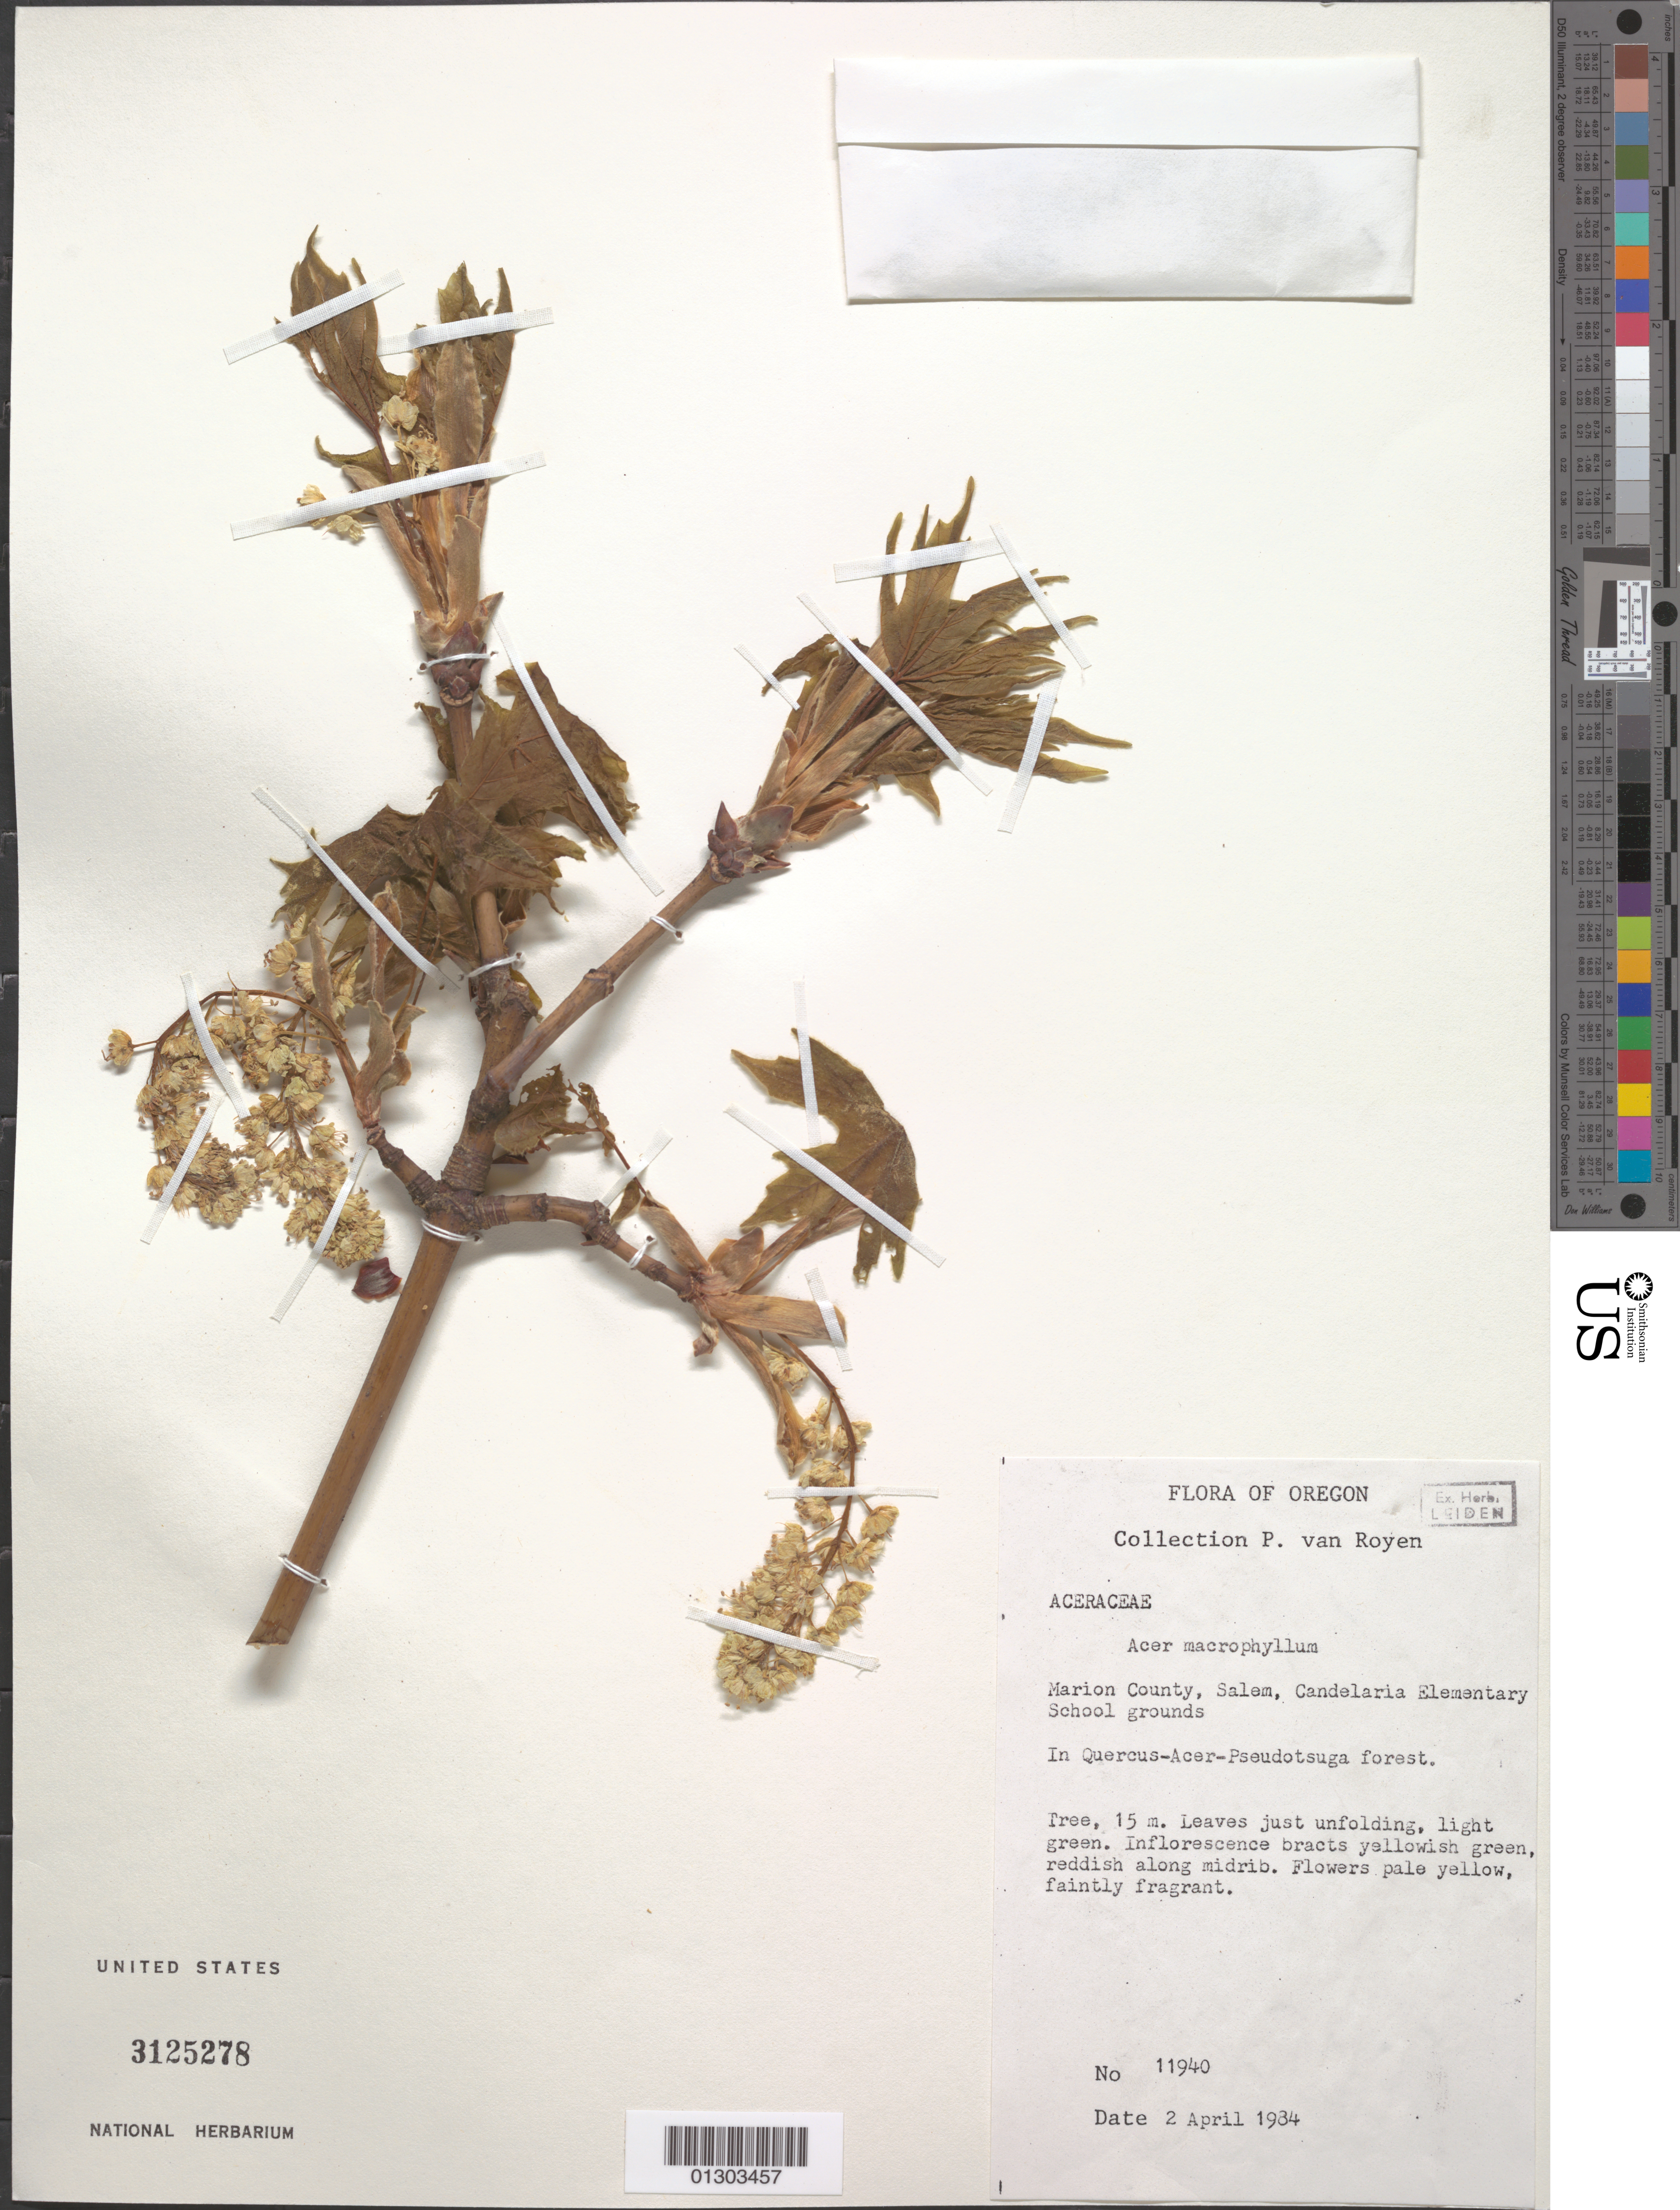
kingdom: Plantae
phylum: Tracheophyta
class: Magnoliopsida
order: Sapindales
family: Sapindaceae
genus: Acer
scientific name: Acer macrophyllum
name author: Pursh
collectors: P. van Royen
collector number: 11940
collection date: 1984-04-02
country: United States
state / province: Oregon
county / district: Marion County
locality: Marion County, Salem, Candelaria Elementary School Grounds.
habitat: In quercus-Acer-Pseudotsuga forest.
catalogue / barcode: US 3125278